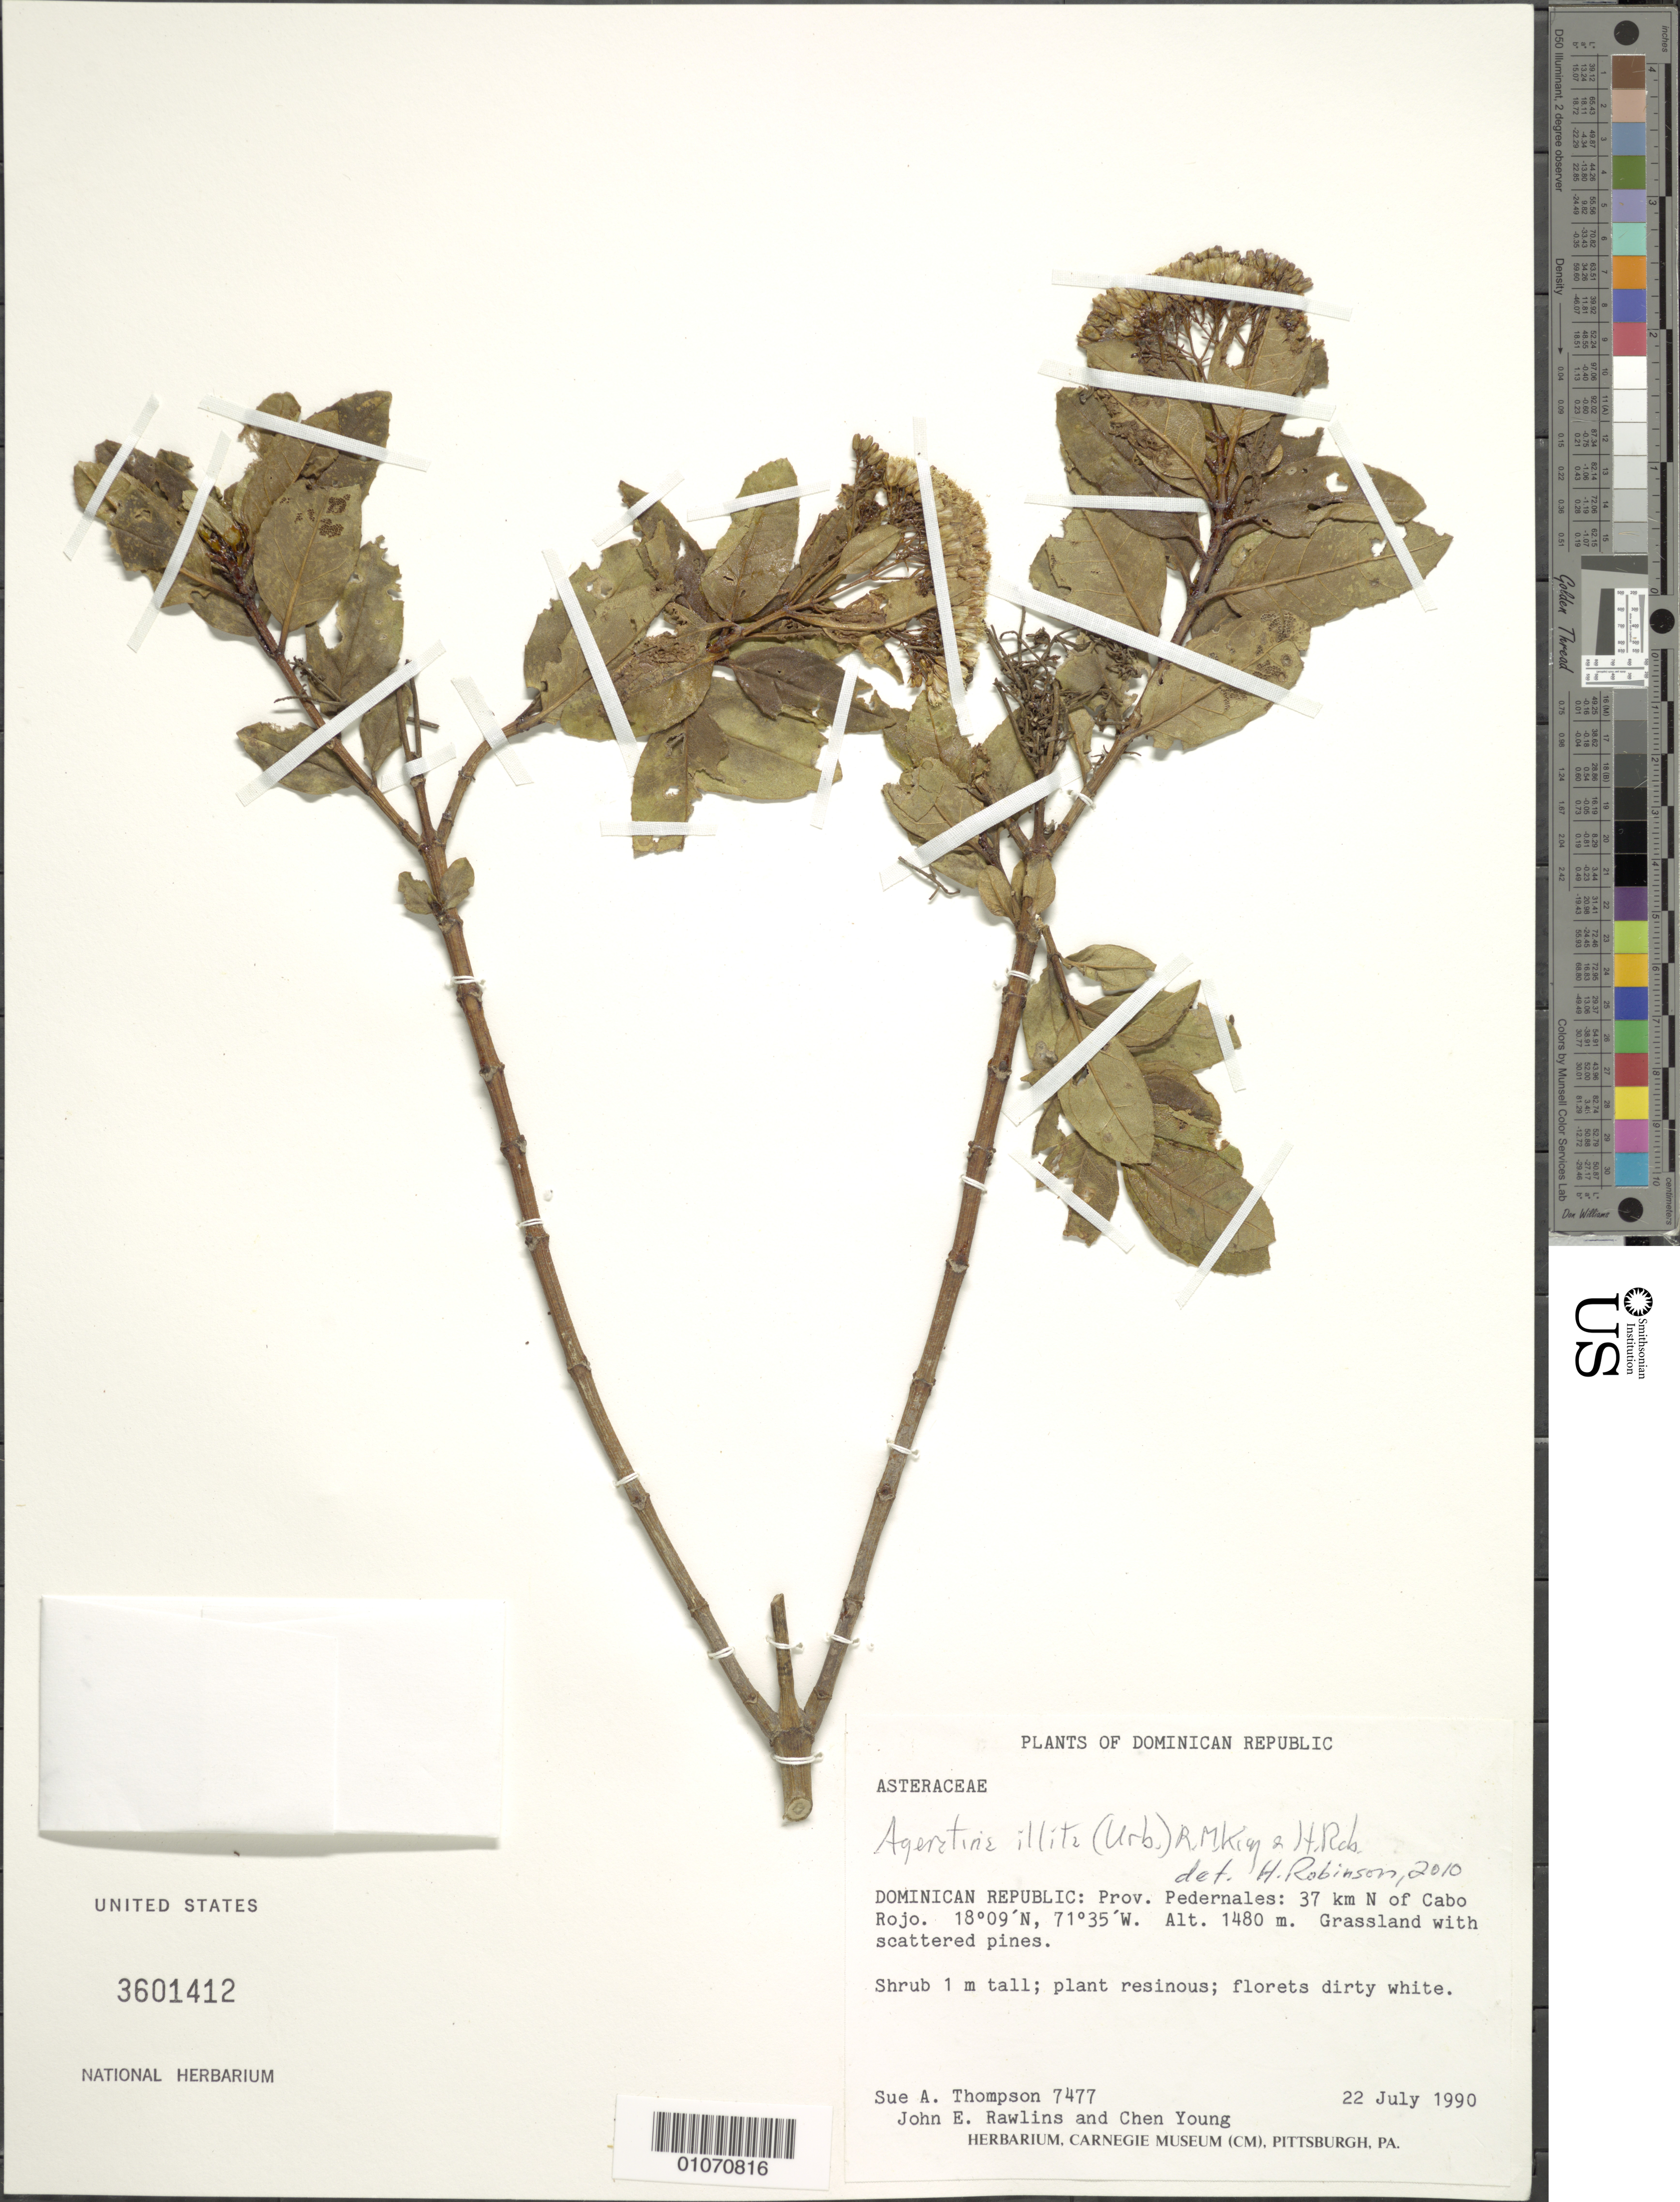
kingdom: Plantae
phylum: Tracheophyta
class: Magnoliopsida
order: Asterales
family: Asteraceae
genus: Ageratina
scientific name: Ageratina illita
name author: (Urb.) R.M. King & H. Rob.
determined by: Robinson, Harold E., (US)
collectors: S. A. Thompson, J. Rawlins & C. Young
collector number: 7477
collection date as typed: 22 Jul 1990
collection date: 1990-07-22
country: Dominican Republic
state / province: Pedernales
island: Hispaniola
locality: Cabo Rojo, 37 km N of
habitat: Grassland with scattered pines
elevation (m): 1480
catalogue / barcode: US 3601412